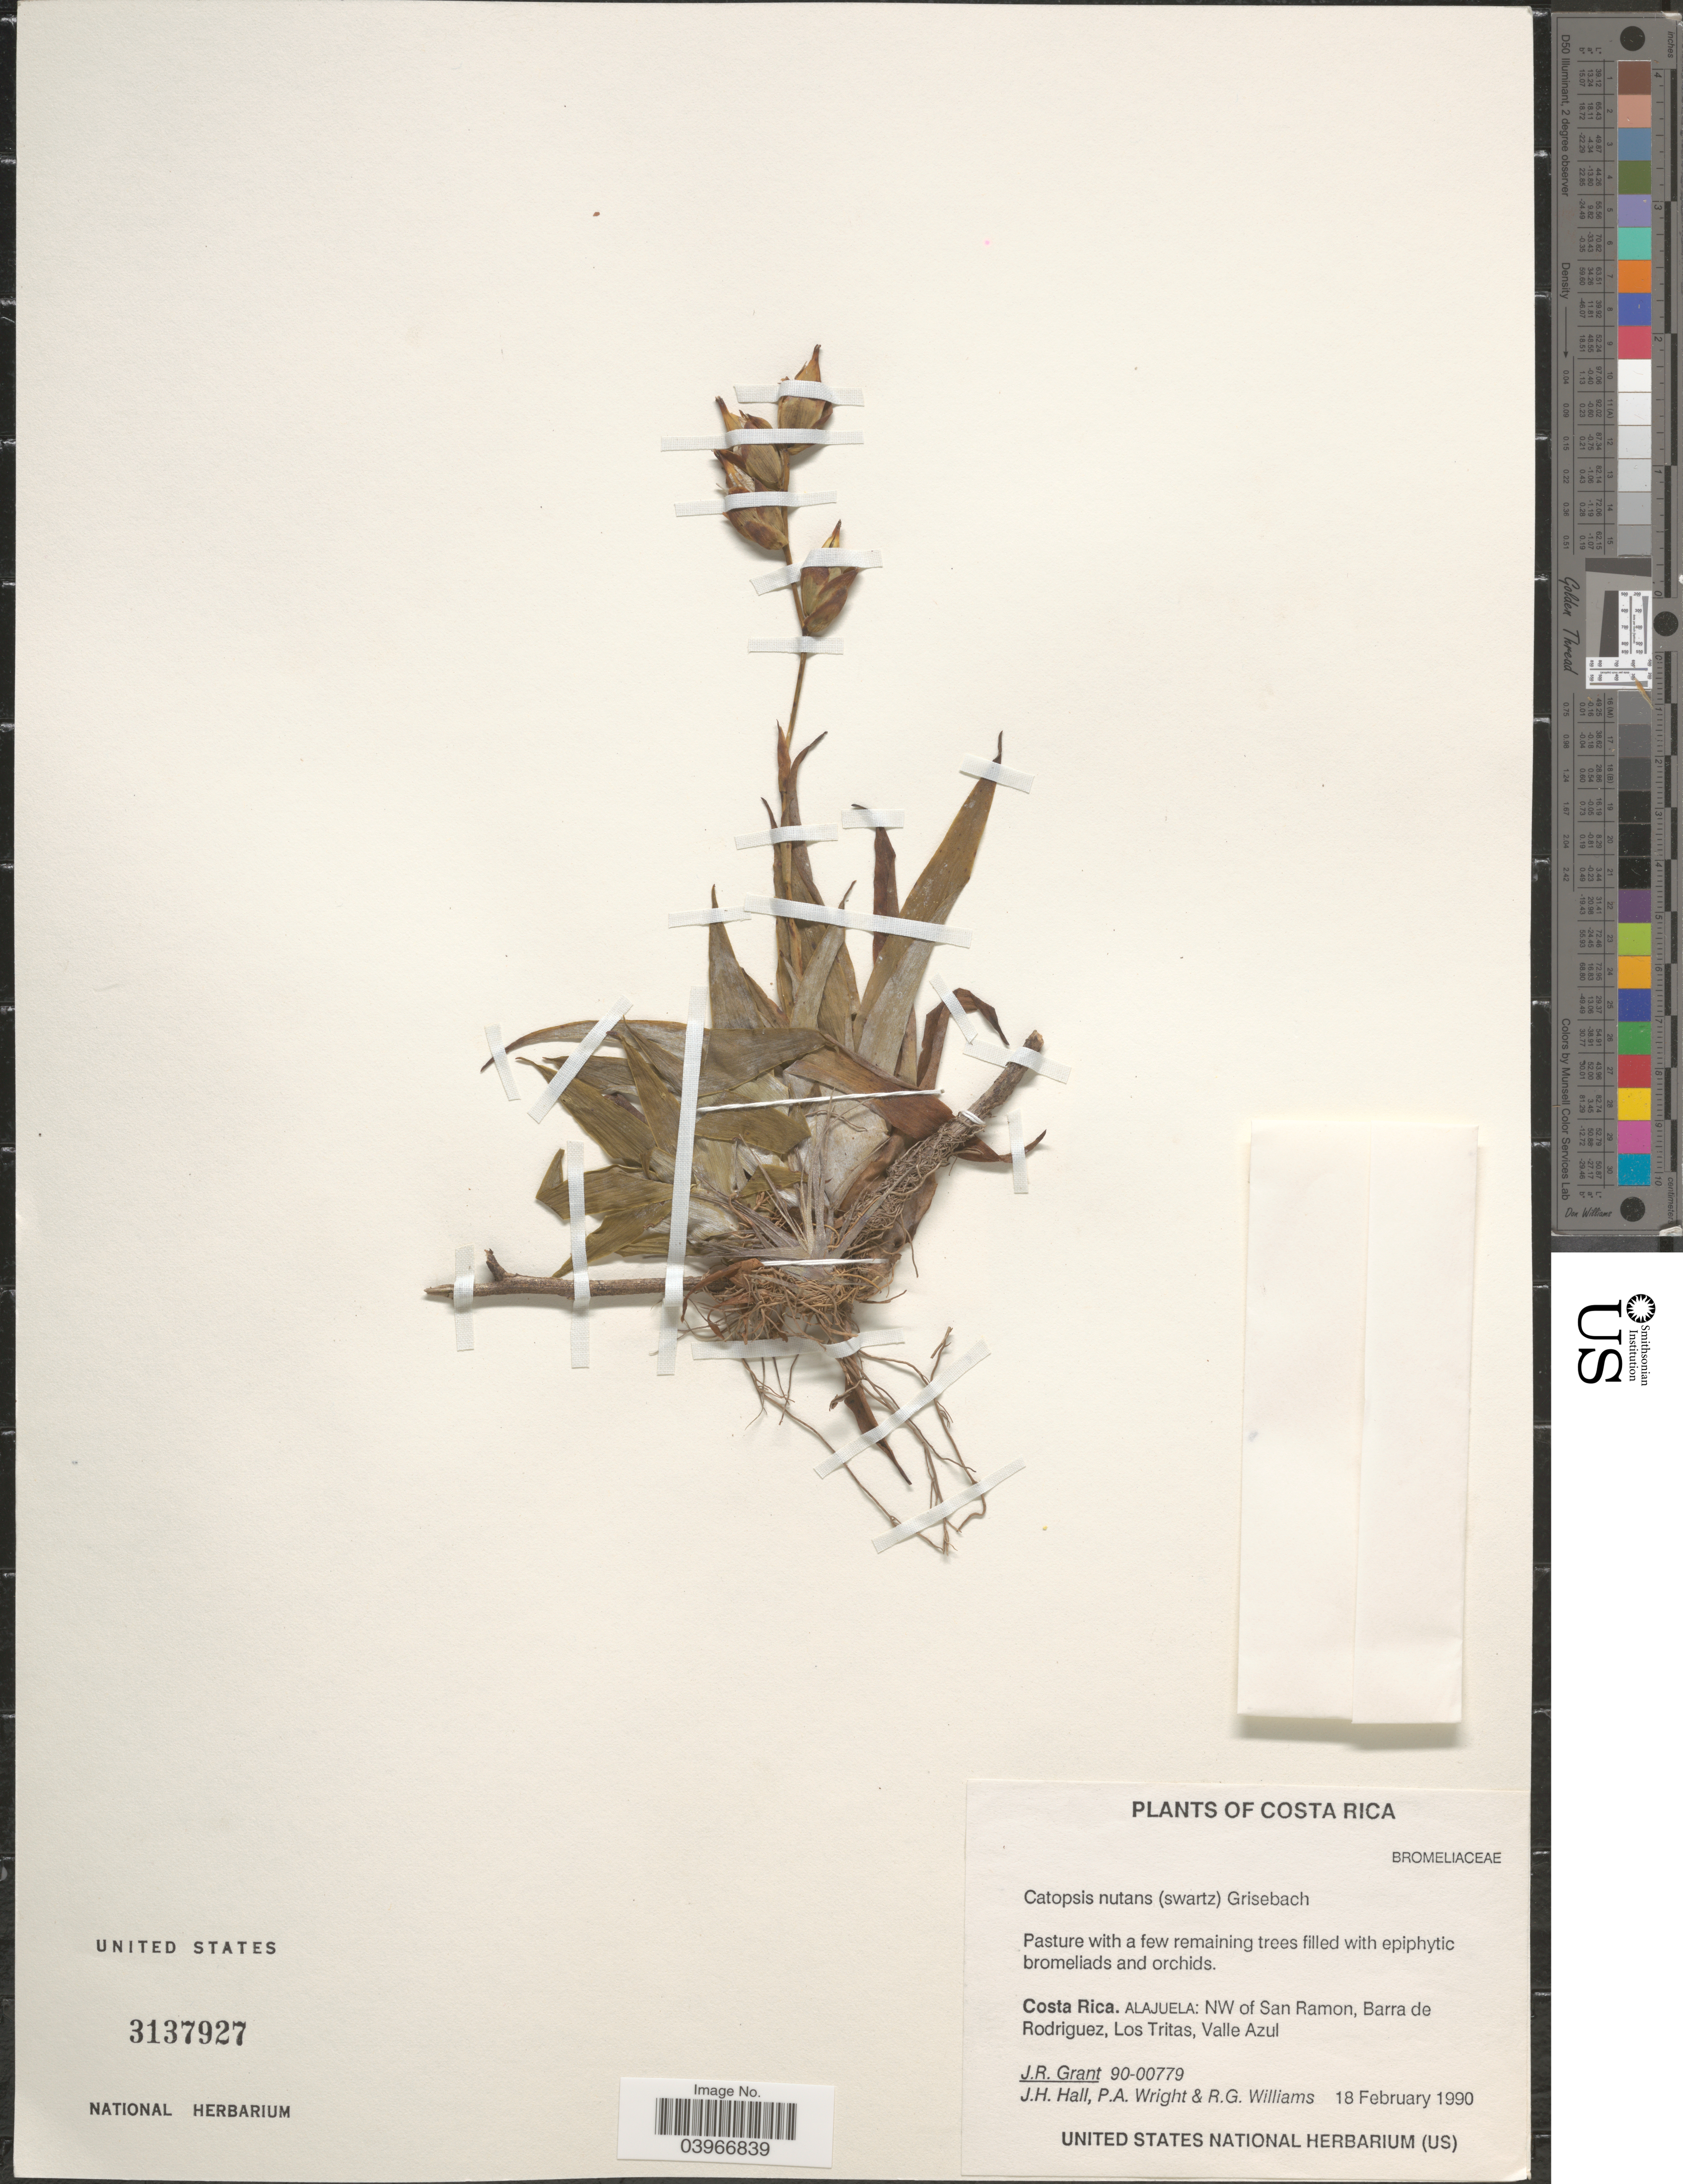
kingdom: Plantae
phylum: Tracheophyta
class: Liliopsida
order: Poales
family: Bromeliaceae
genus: Catopsis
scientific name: Catopsis nutans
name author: (Sw.) Griseb.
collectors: J. Grant, J. Hall, P. A. Wright & R. G. Williams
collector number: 90-00779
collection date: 1990-02-18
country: Costa Rica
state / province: Alajuela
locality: NW of San Ramon, Barra de Rodriguez, Los Tritas, Valle Azul.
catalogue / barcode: US 3137927